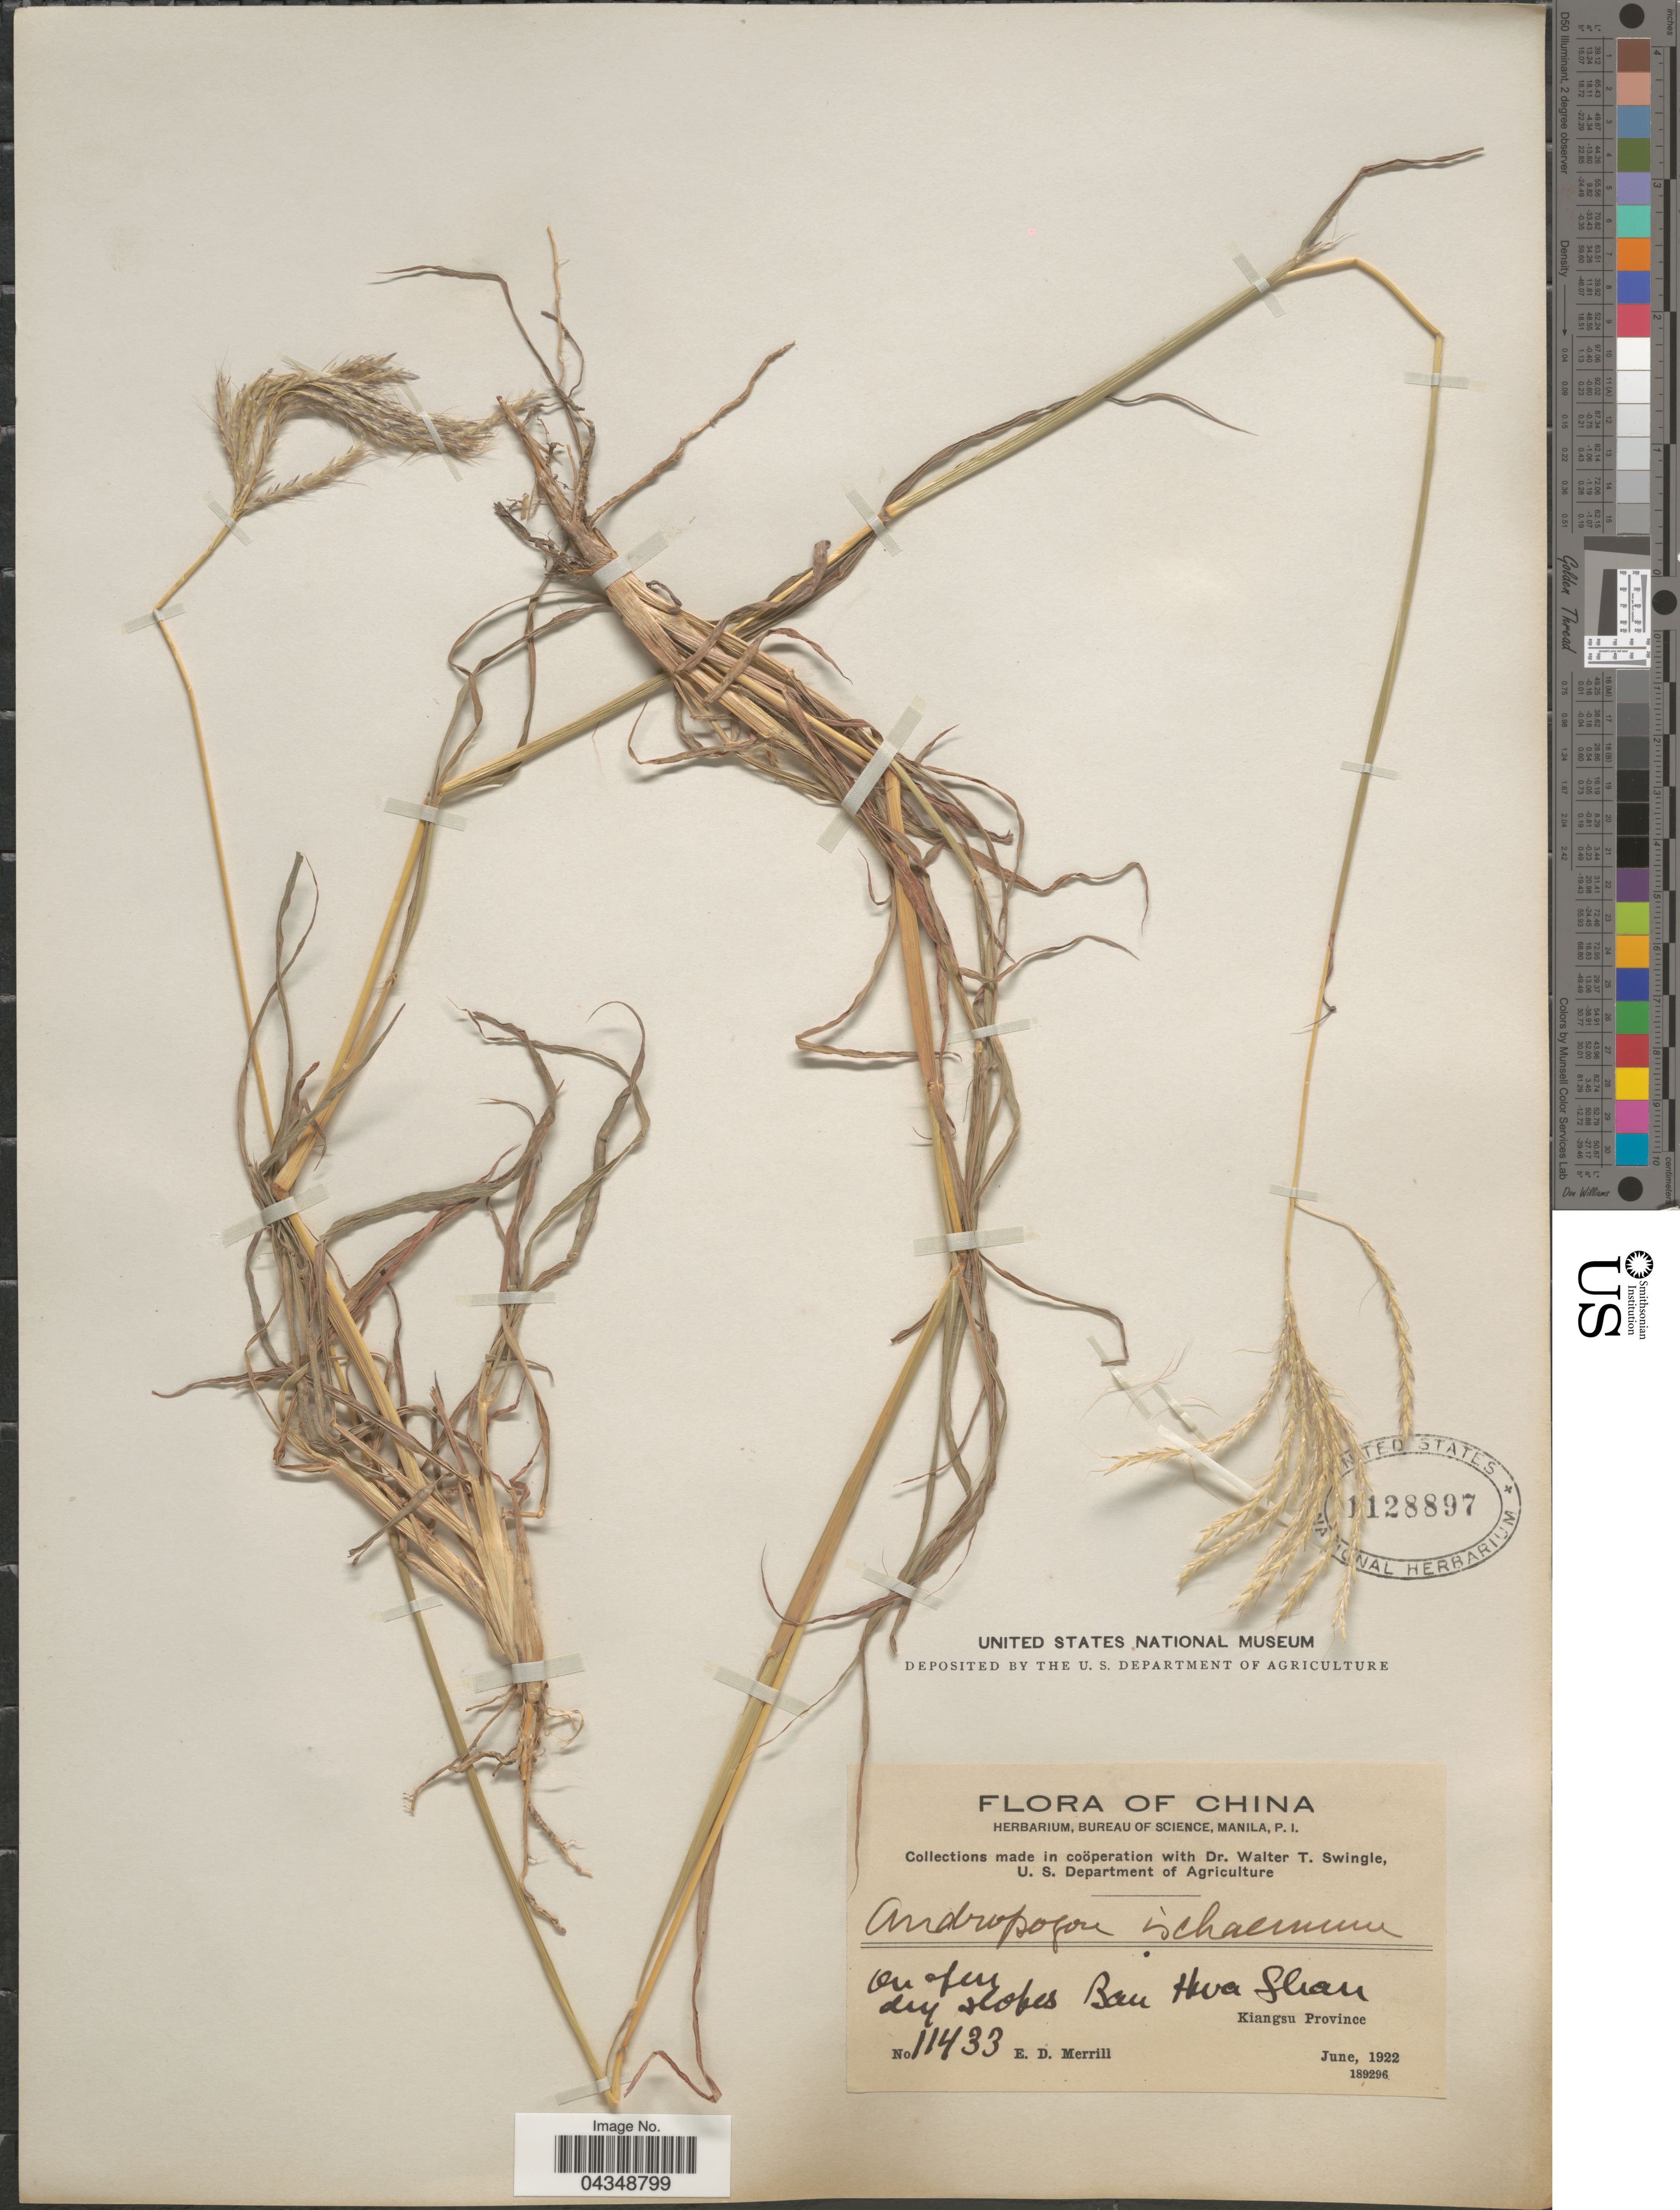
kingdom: Plantae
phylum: Tracheophyta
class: Liliopsida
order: Poales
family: Poaceae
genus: Bothriochloa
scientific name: Bothriochloa ischaemum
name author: (L.) Keng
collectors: E. D. Merrill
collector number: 11433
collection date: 1922-06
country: China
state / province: Jiangsu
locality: On open dry slopes Ban Hwa Shan. Kiangsu Province.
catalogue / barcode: US 1128897